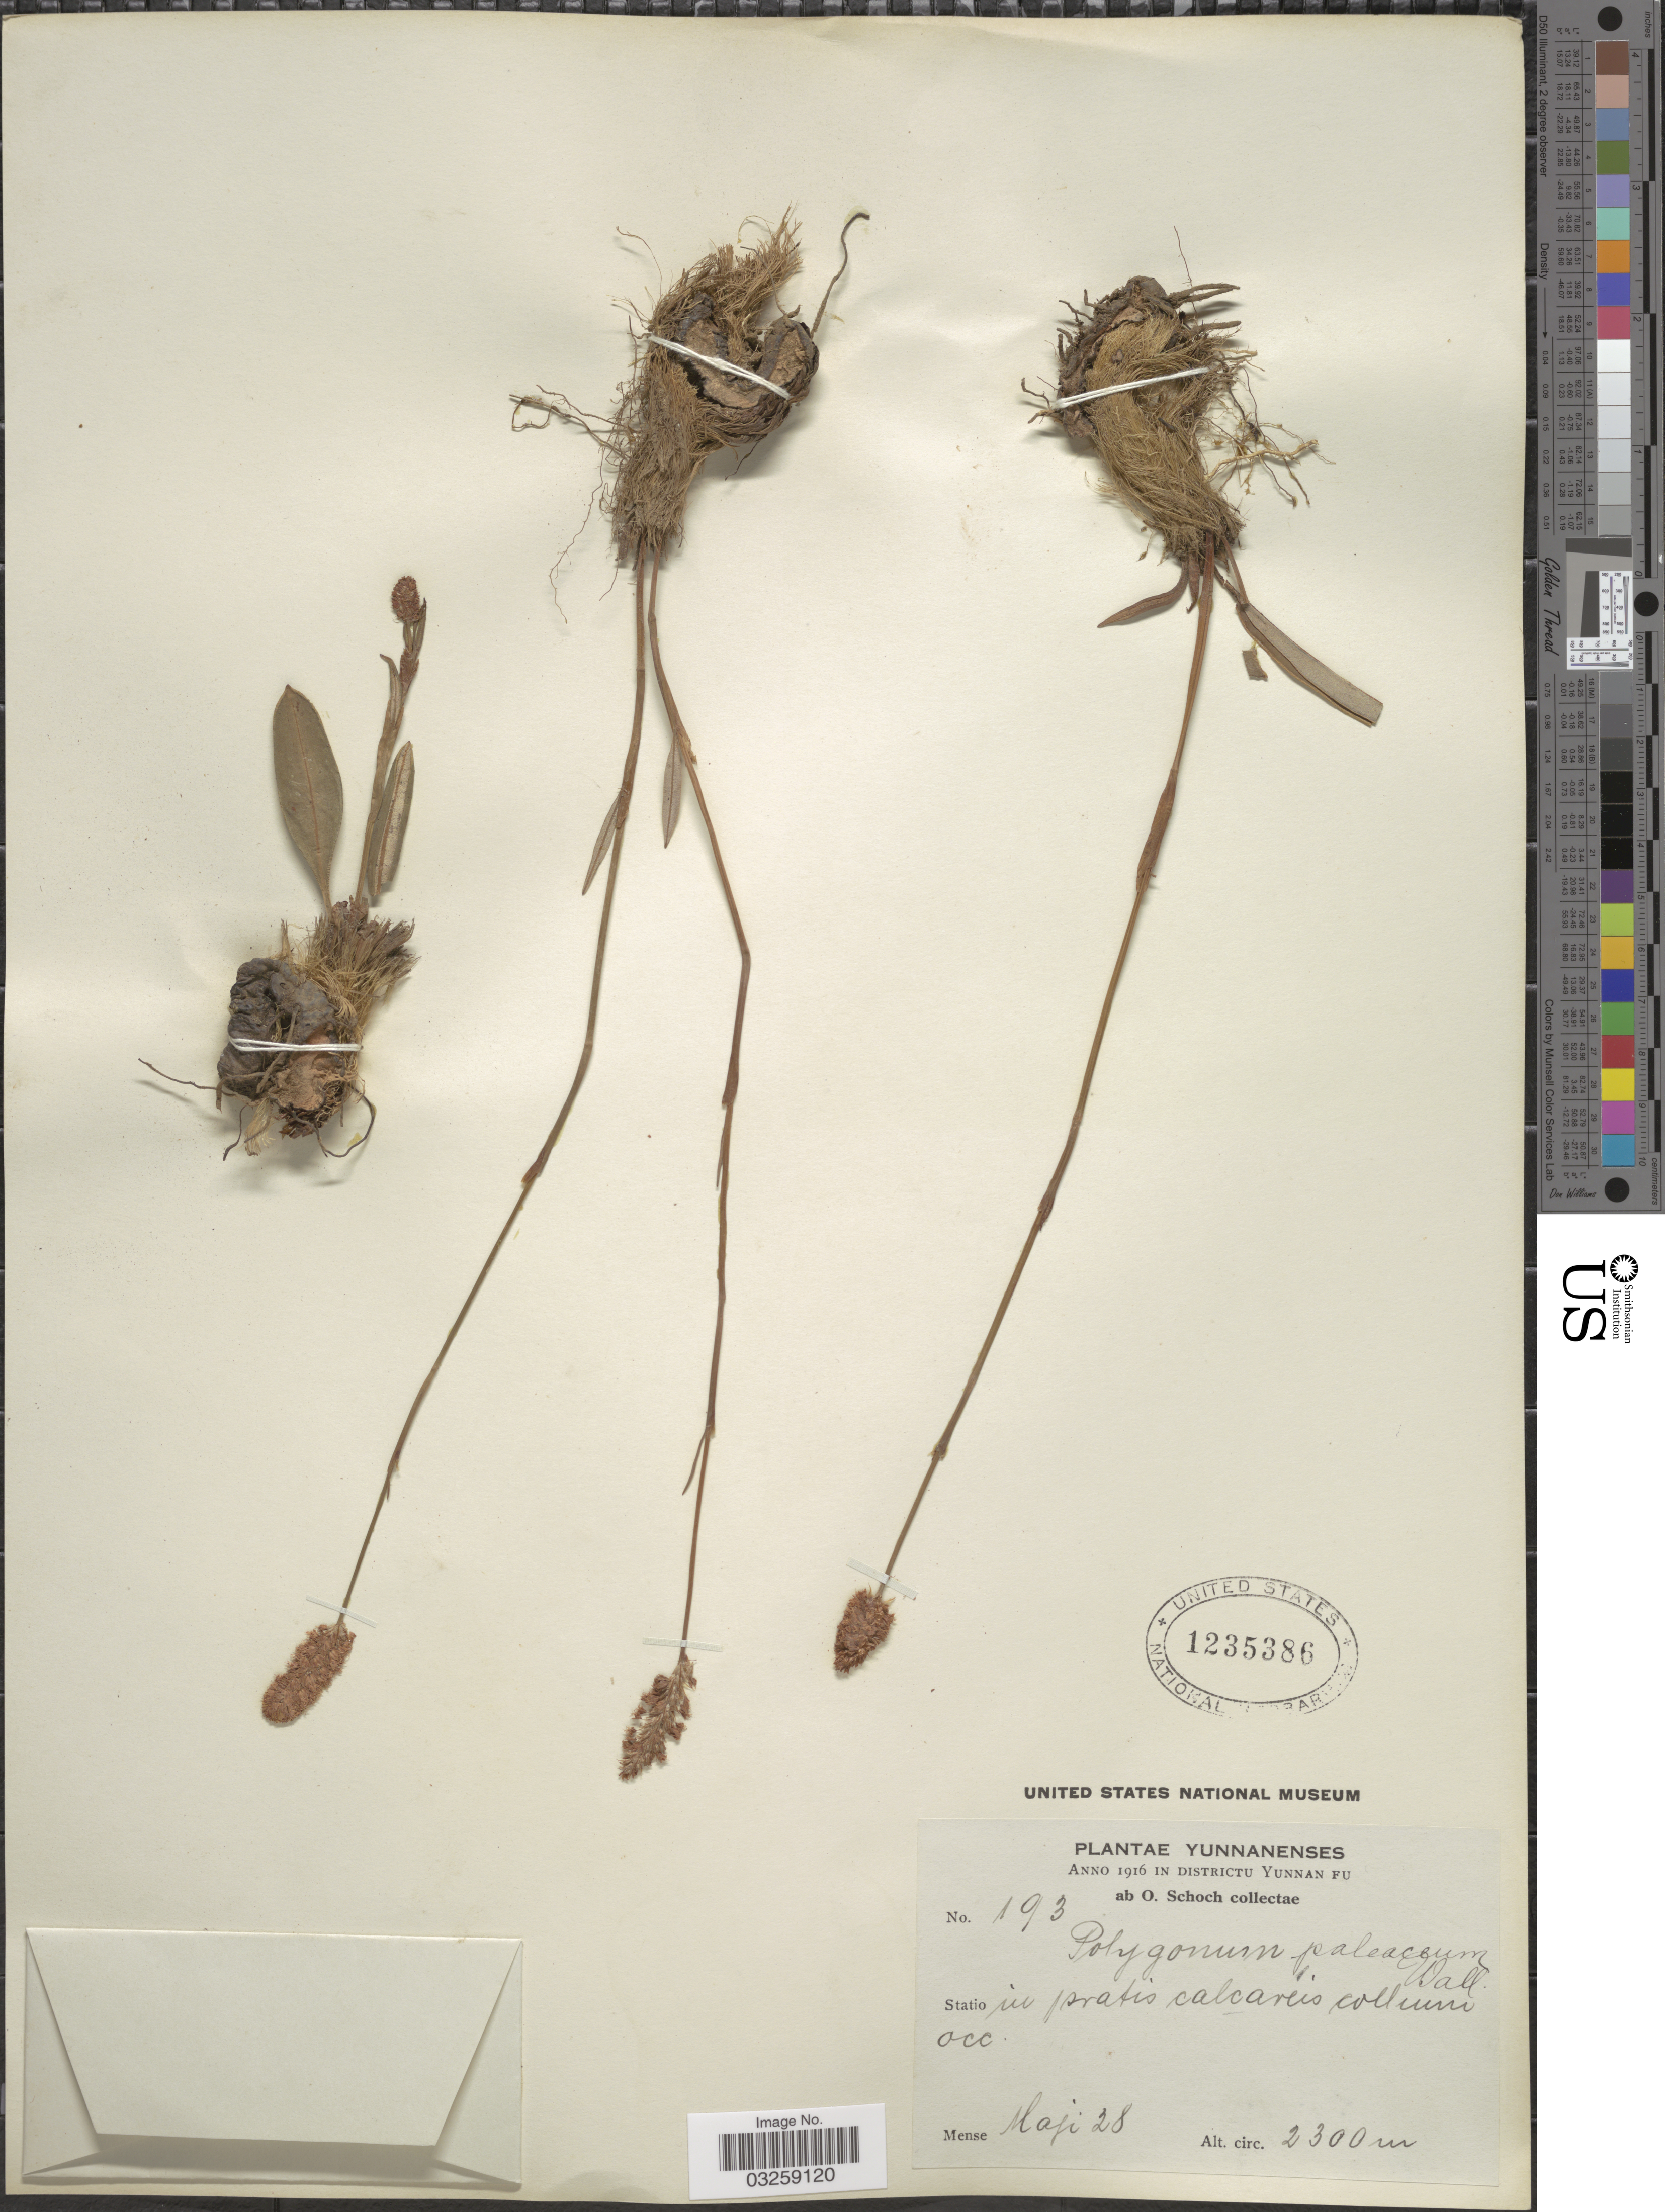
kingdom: Plantae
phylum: Tracheophyta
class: Magnoliopsida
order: Caryophyllales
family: Polygonaceae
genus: Bistorta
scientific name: Bistorta paleacea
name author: Yonek. & H. Ohashi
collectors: O. Schoch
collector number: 193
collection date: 1916-05-28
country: China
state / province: Yunnan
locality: Yunnanenses. Districtu Yunnan Fu.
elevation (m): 2300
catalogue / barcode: US 1235386